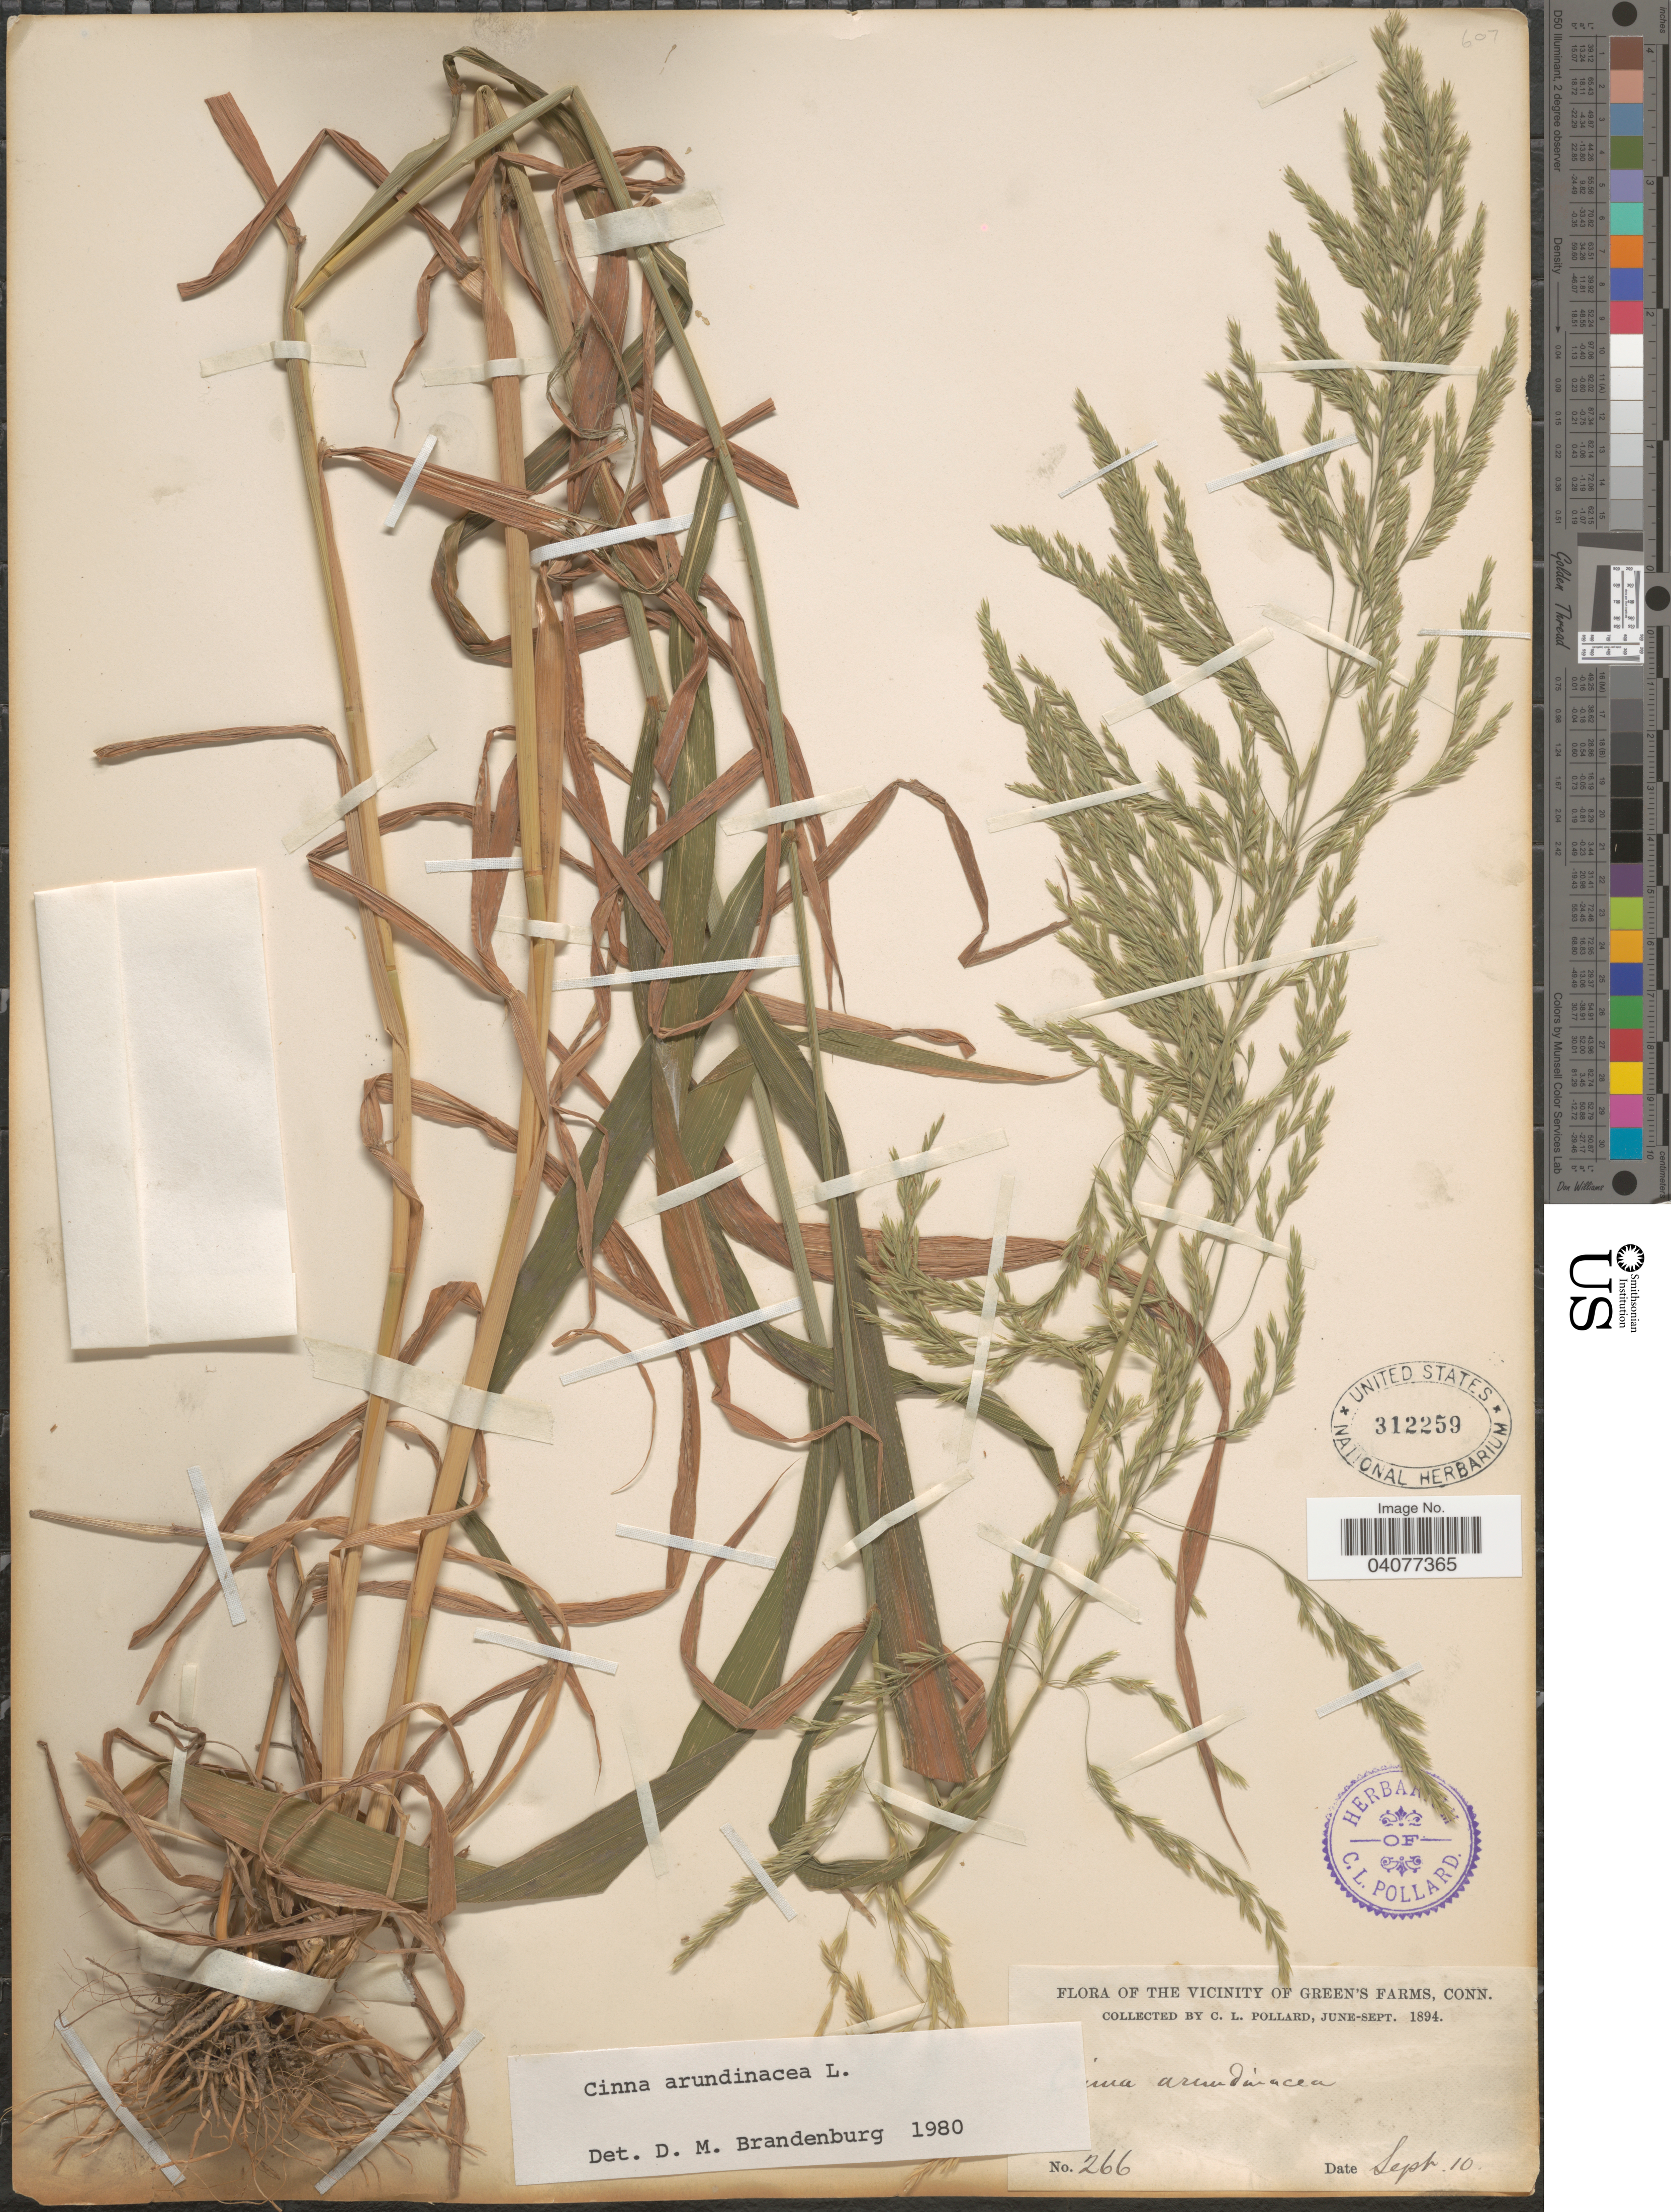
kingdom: Plantae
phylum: Tracheophyta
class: Liliopsida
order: Poales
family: Poaceae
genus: Cinna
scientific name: Cinna arundinacea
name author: L.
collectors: C. L. Pollard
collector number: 266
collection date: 1894-09-10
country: United States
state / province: Connecticut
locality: Vicinity of Green's Farm.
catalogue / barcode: US 312259